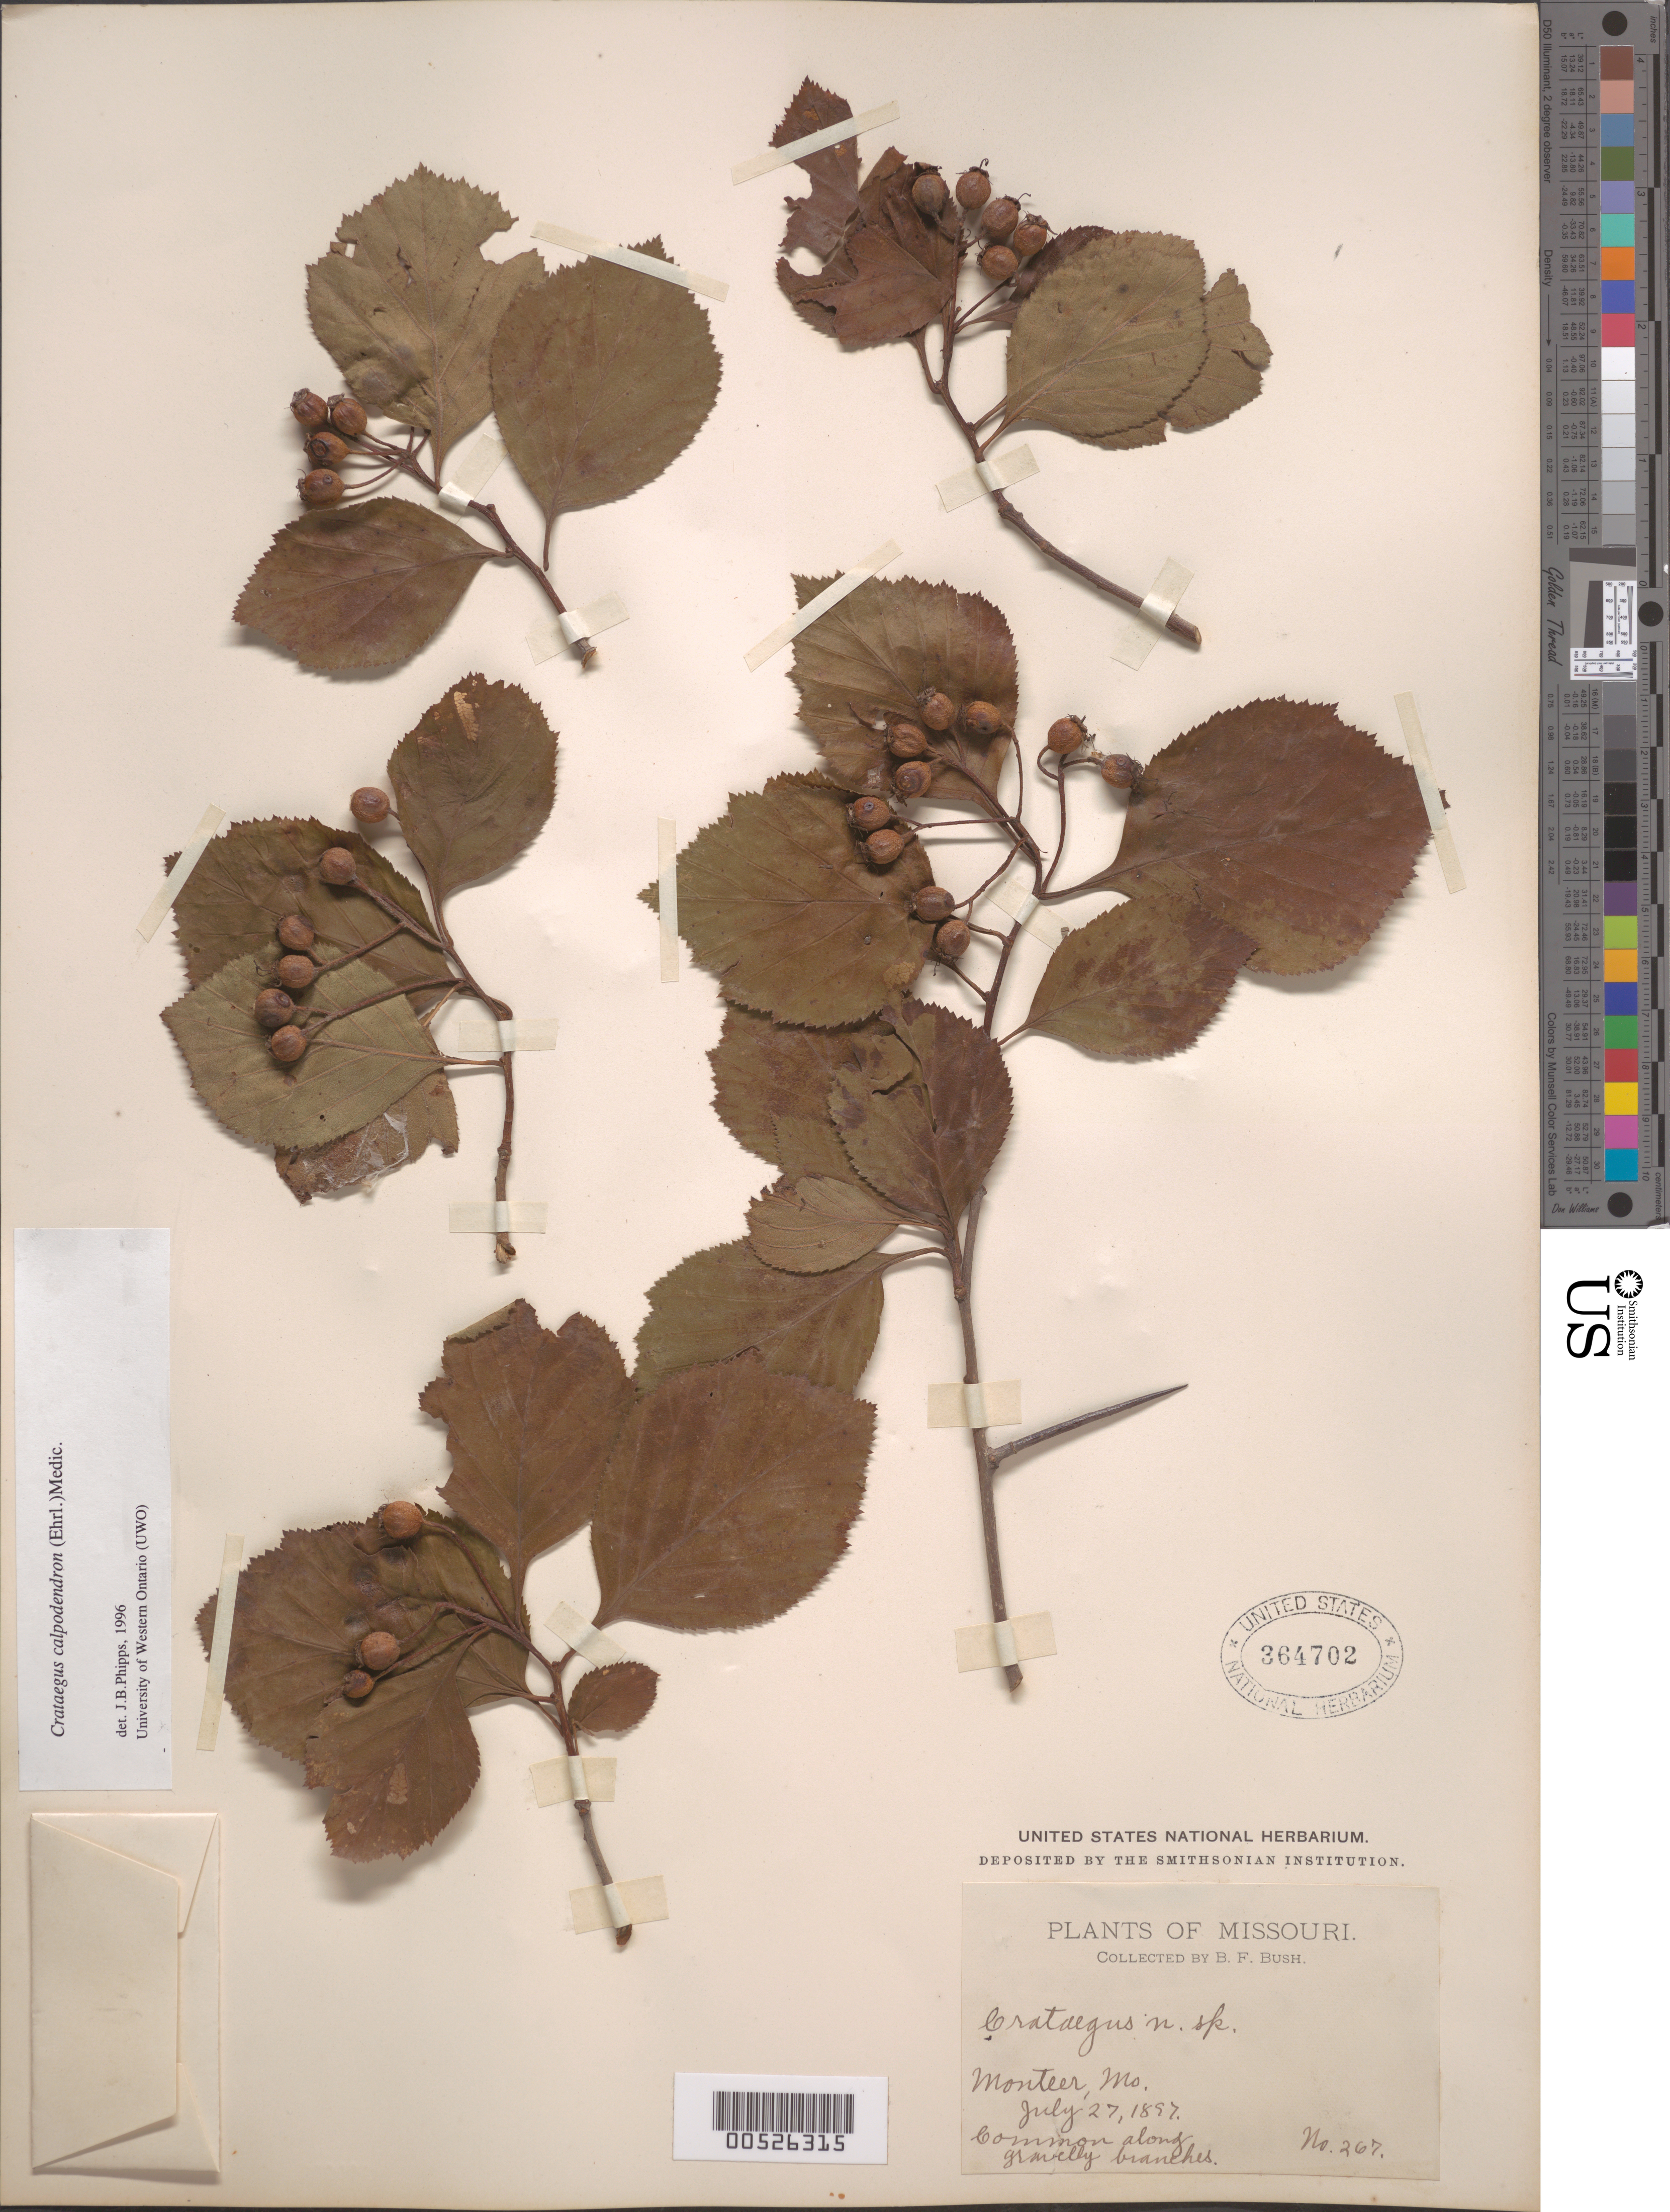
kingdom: Plantae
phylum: Tracheophyta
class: Magnoliopsida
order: Rosales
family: Rosaceae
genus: Crataegus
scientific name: Crataegus calpodendron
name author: (Ehrh.) Medik.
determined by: Phipps, James B., (UWO), University of Western Ontario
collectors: B. F. Bush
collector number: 267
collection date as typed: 27 Jul 1897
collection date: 1897-07-27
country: United States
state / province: Missouri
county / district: Shannon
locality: Monteer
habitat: along gravelly branches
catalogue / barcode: US 364702